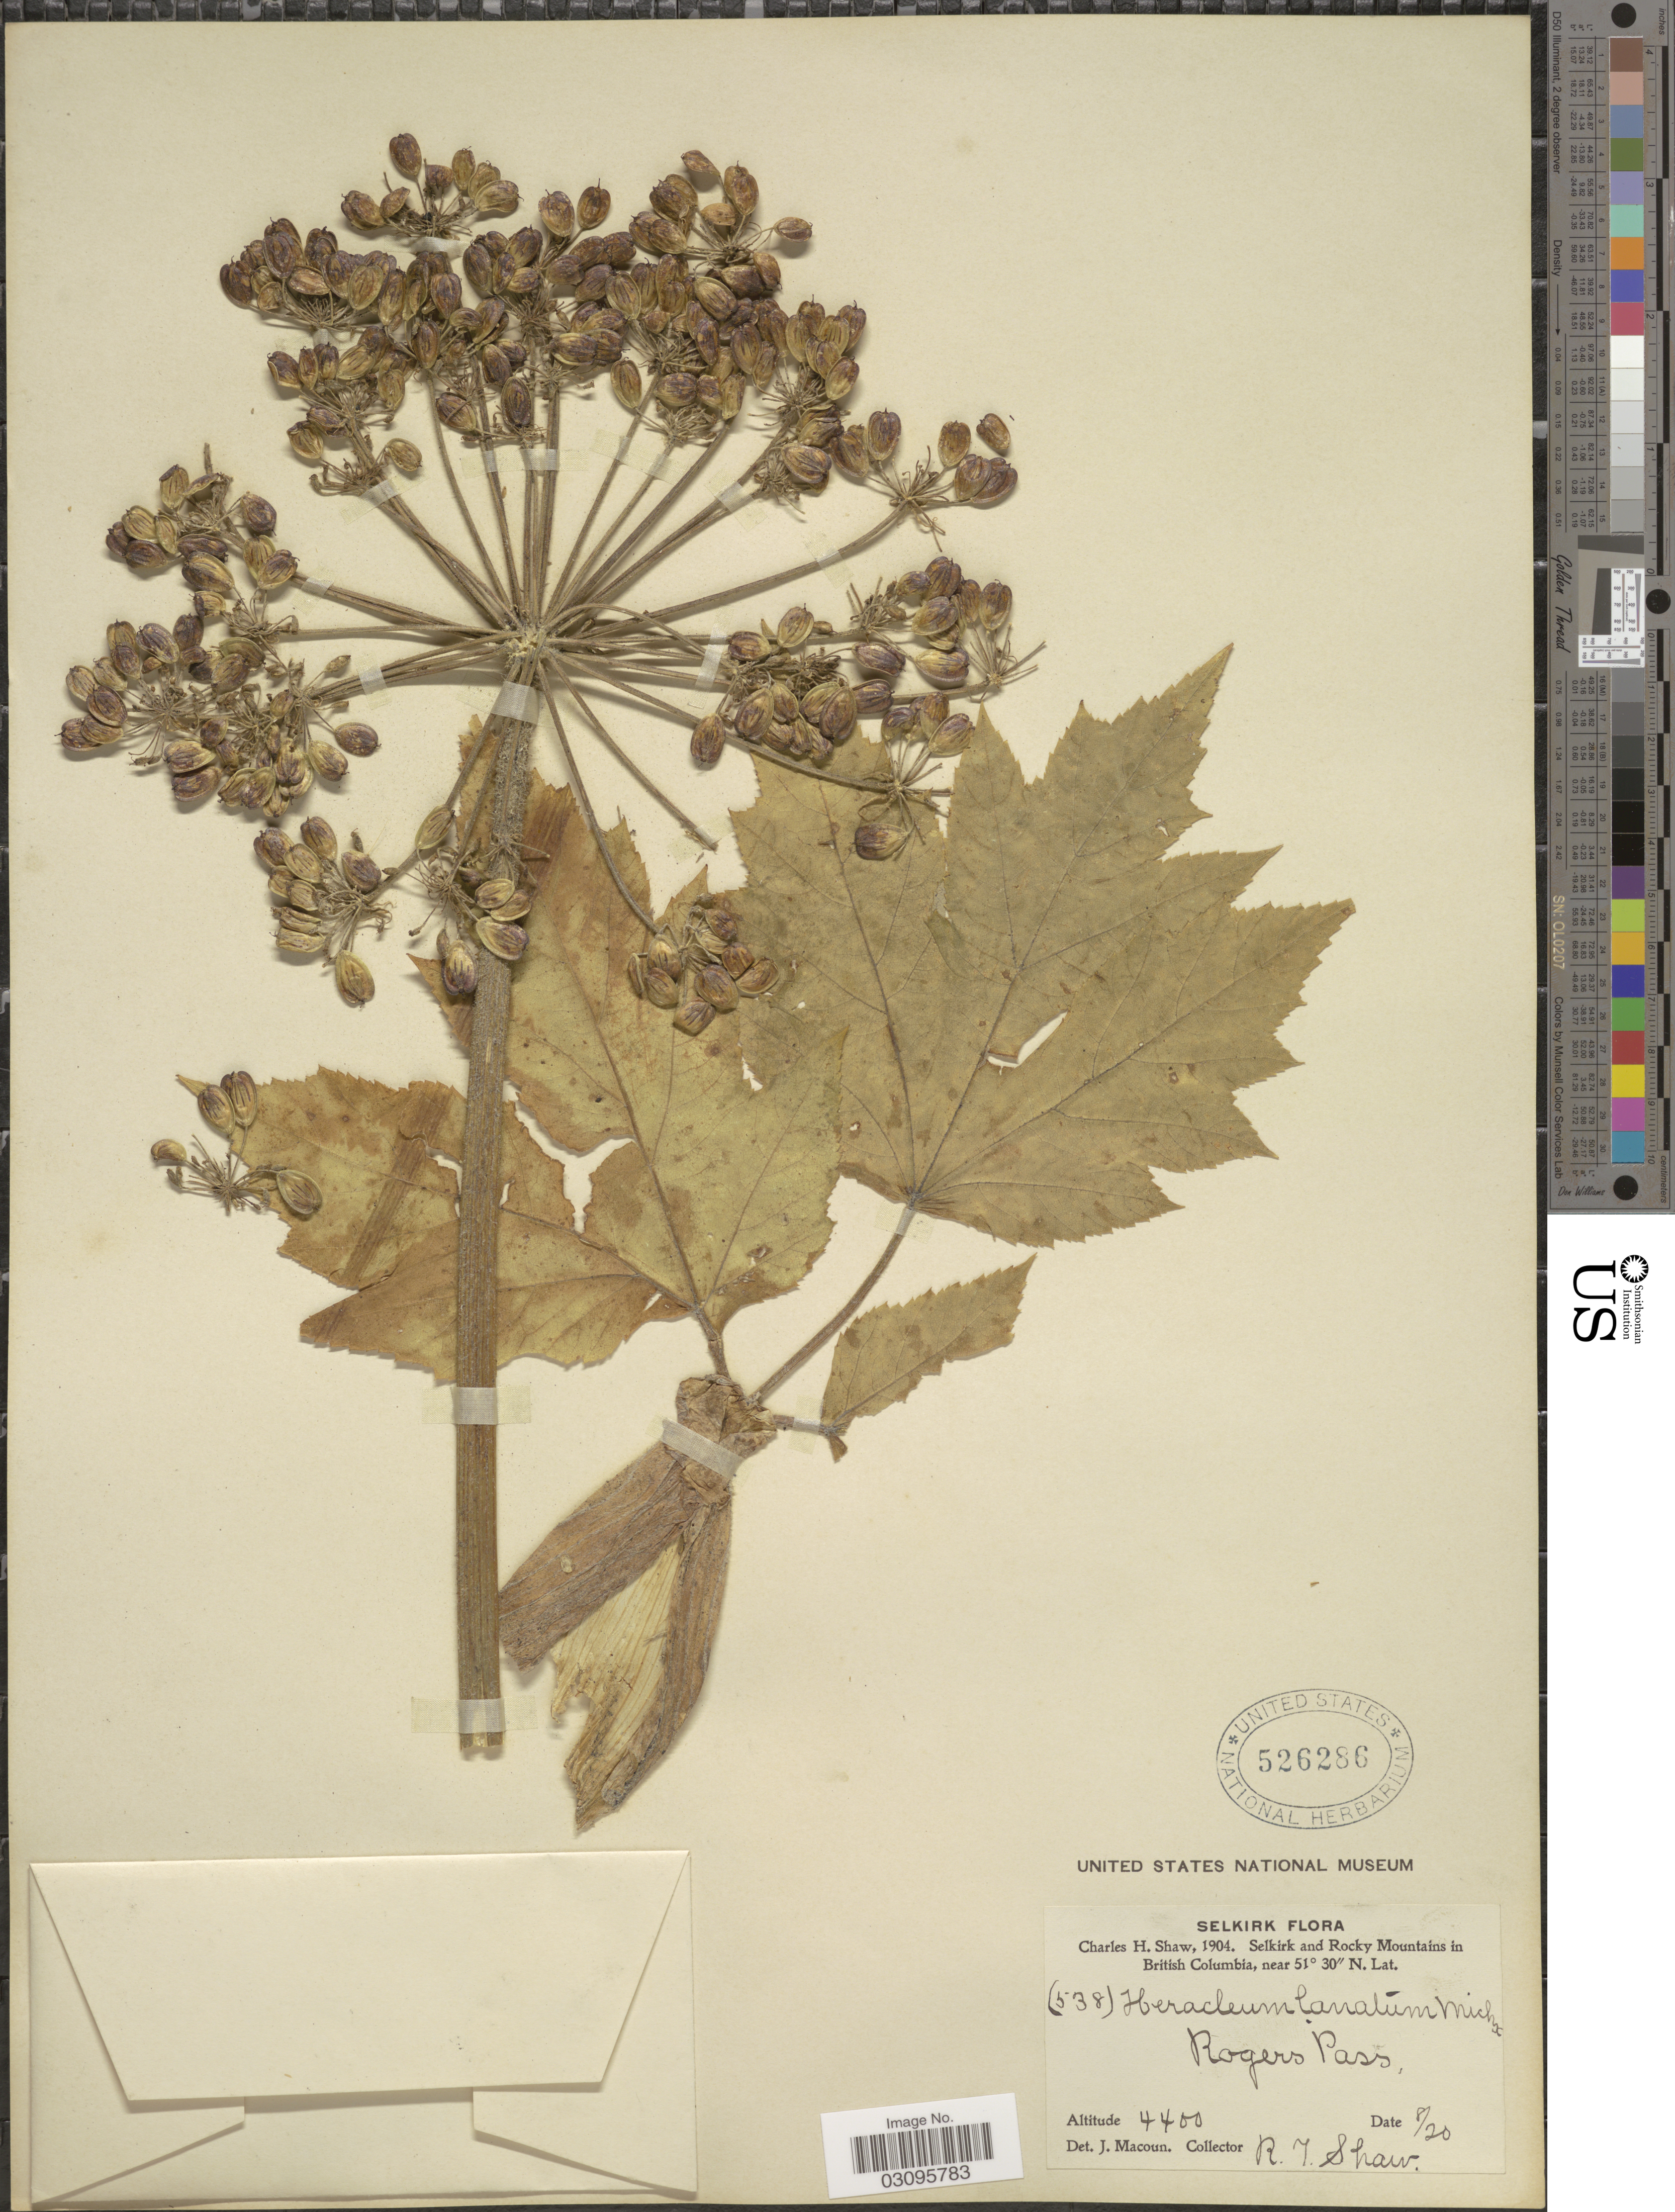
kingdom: Plantae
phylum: Tracheophyta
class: Magnoliopsida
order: Apiales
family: Apiaceae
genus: Heracleum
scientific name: Heracleum lanatum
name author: Michx.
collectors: C. H. Shaw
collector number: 538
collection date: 1904-08-20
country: Canada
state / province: British Columbia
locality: Slekirk. Selkirk and Rocky Mountains. Rogers Pass.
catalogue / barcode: US 526286